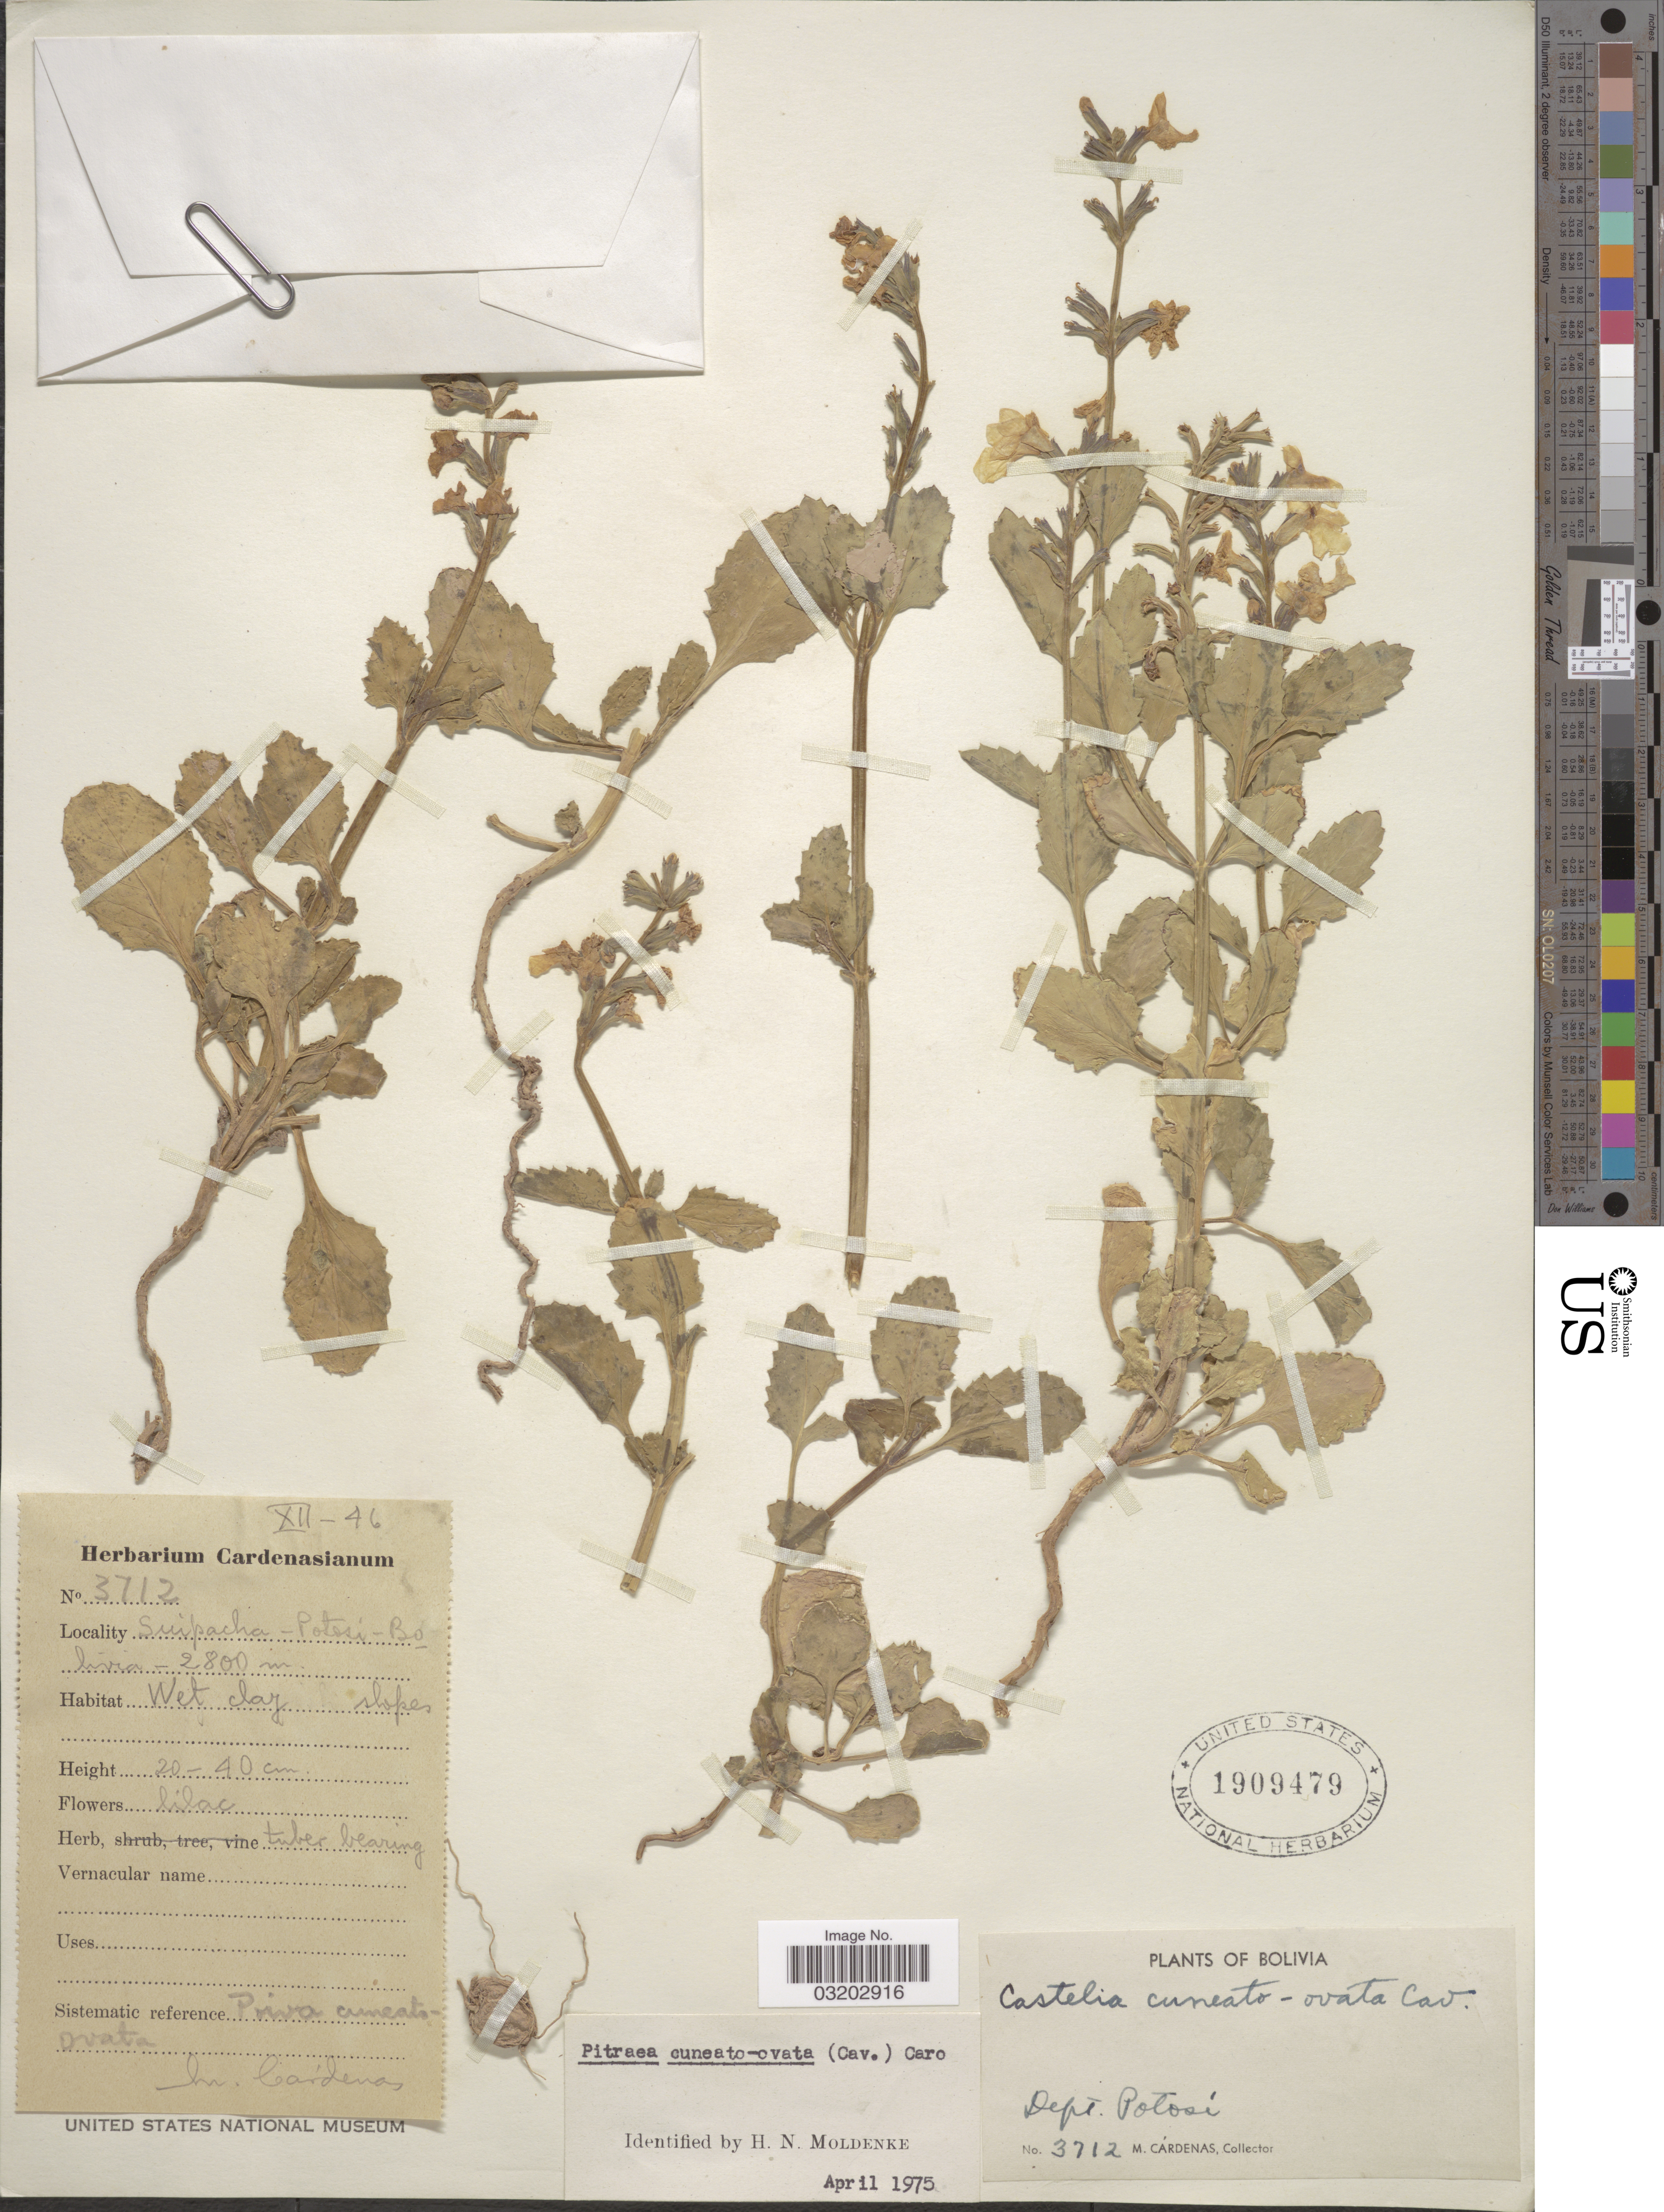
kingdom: Plantae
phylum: Tracheophyta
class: Magnoliopsida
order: Lamiales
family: Verbenaceae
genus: Pitraea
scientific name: Pitraea cuneato-ovata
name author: (Cav.) Caro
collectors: M. Cárdenas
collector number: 3712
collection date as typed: Transcribed d/m/y: /12/46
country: Bolivia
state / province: Potosi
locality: Suipacha. Dept. Potosi.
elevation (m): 2800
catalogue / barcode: US 1909479